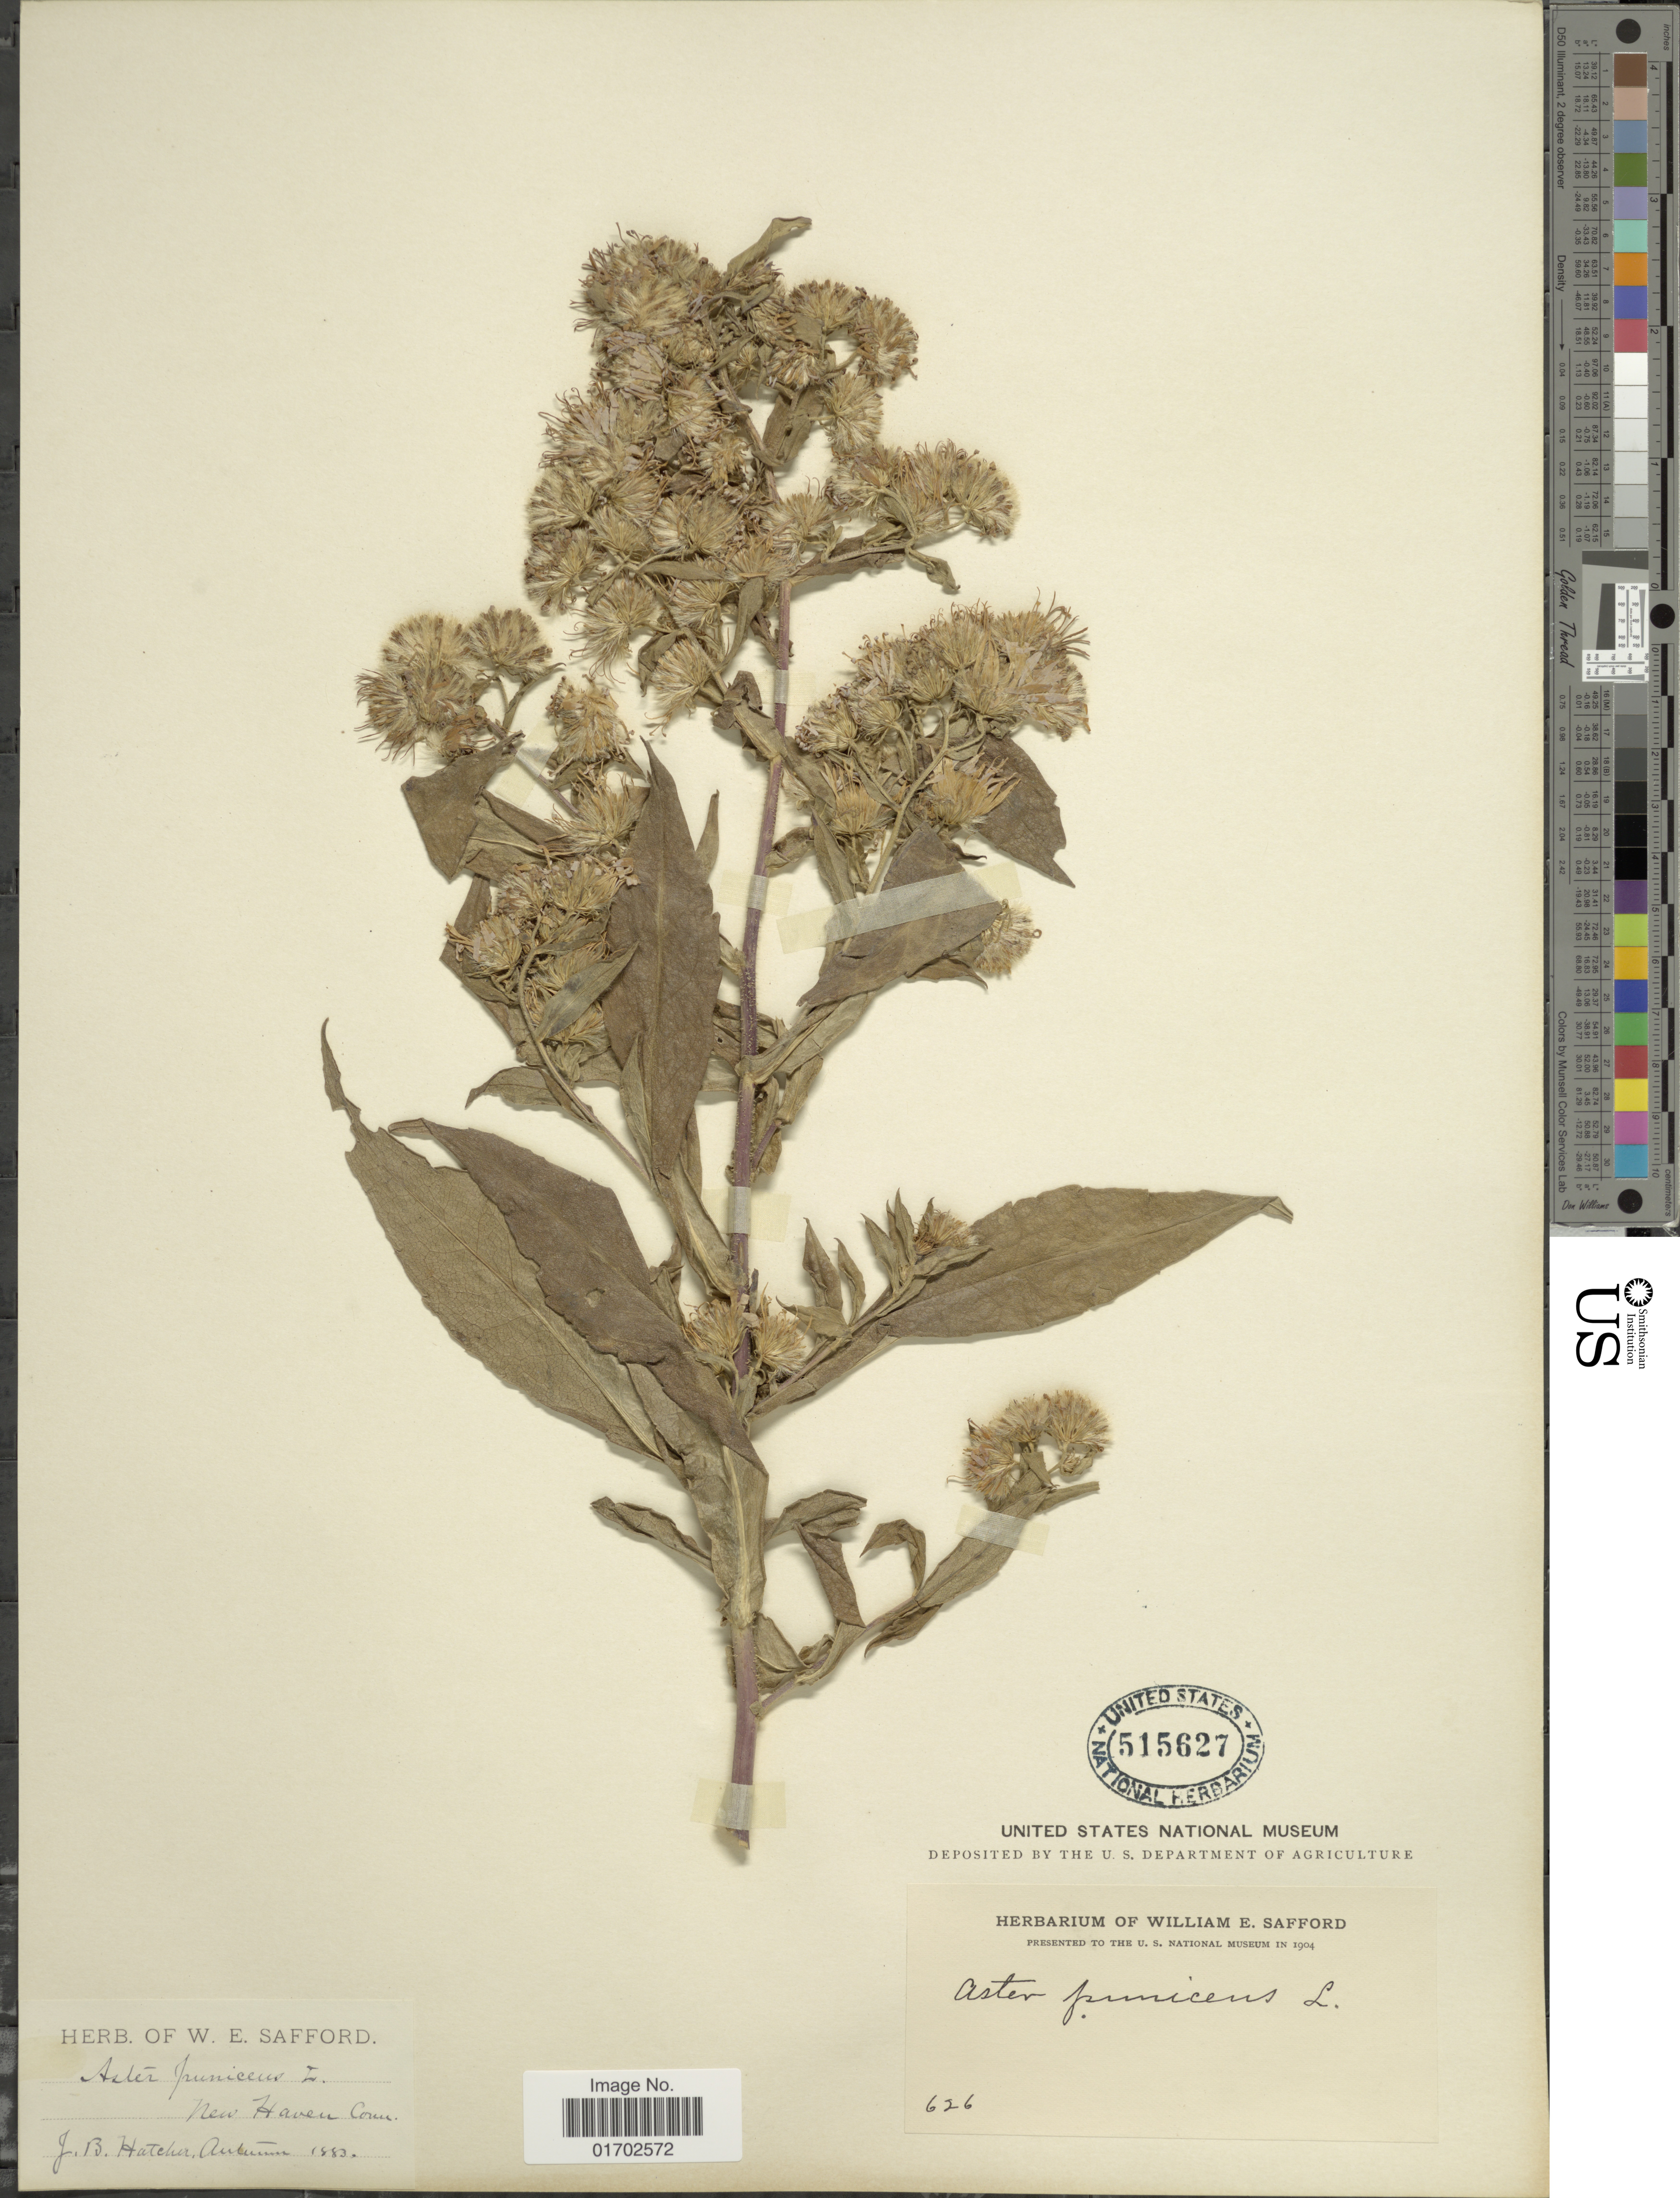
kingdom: Plantae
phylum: Tracheophyta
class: Magnoliopsida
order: Asterales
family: Asteraceae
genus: Symphyotrichum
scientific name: Symphyotrichum puniceum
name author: (L.) Á. Löve & D. Löve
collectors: J. Hatcher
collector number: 626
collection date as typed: autumn 1883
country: United States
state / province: Connecticut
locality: New Haven